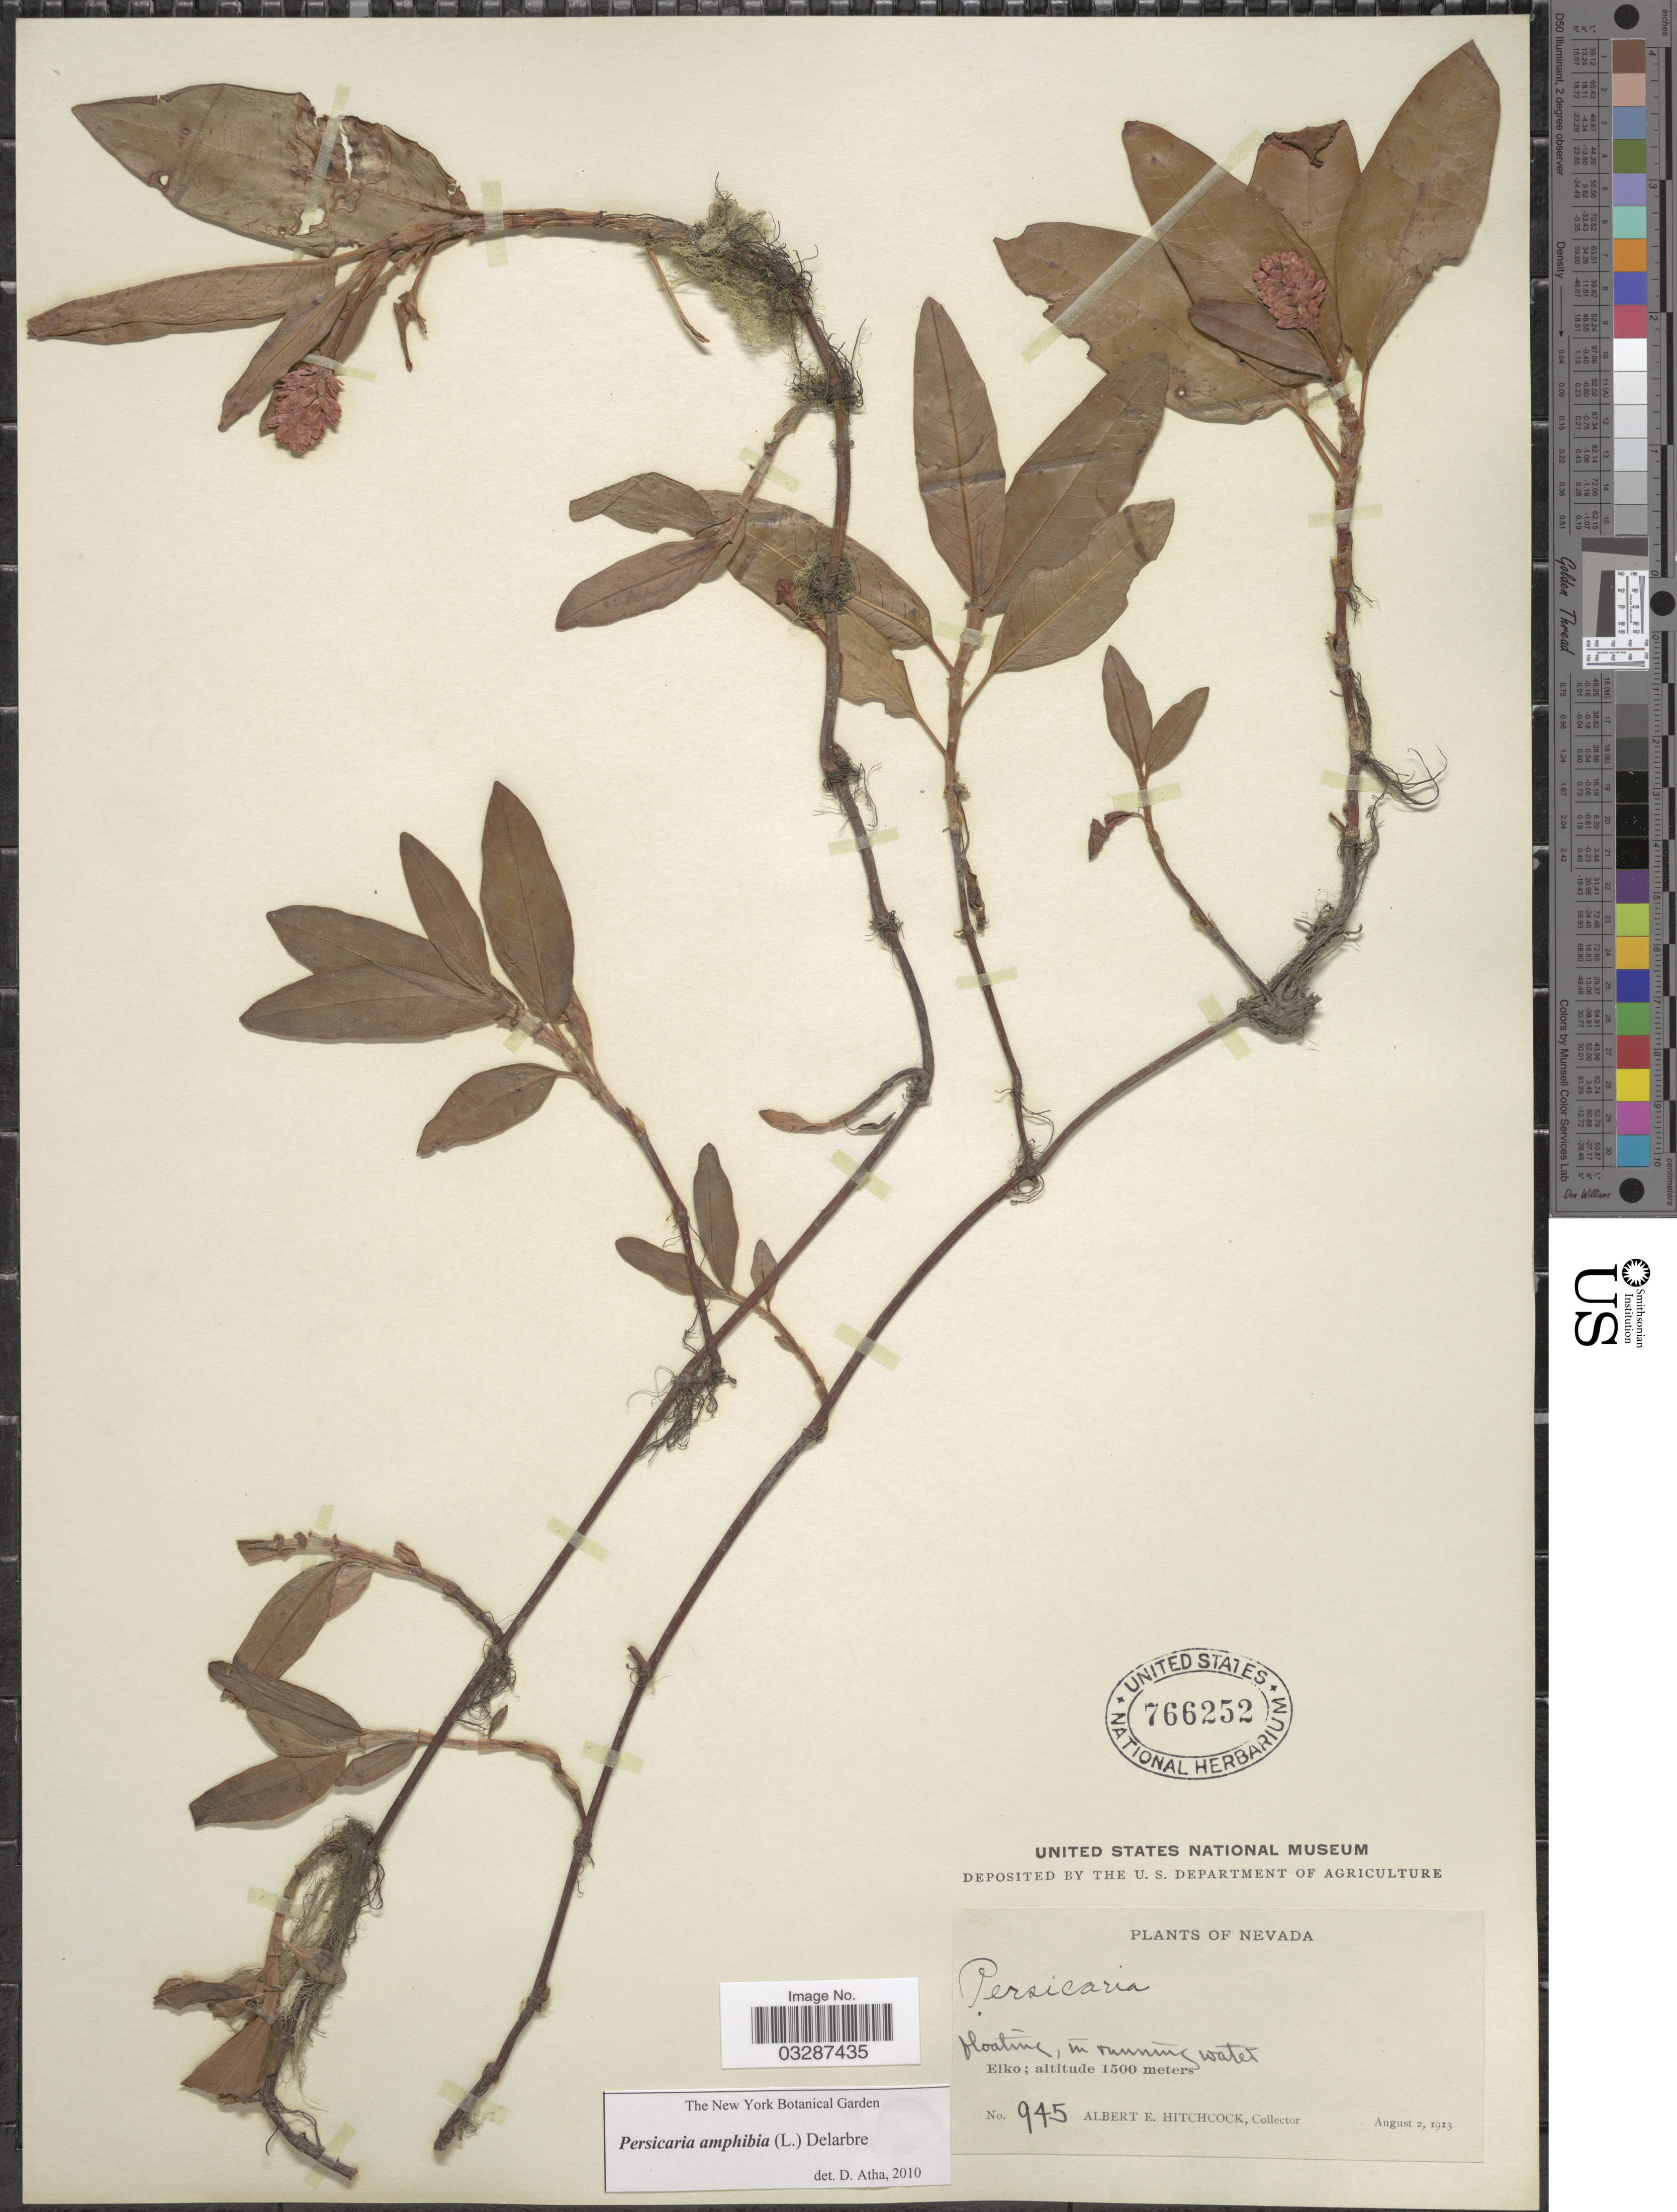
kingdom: Plantae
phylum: Tracheophyta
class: Magnoliopsida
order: Caryophyllales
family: Polygonaceae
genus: Persicaria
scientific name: Persicaria amphibia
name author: (L.) Delarbre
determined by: Atha, D. E.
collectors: A. Hitchcock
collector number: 945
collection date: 1913-08-02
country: United States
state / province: Nevada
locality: Elko.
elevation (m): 1500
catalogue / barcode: US 766252